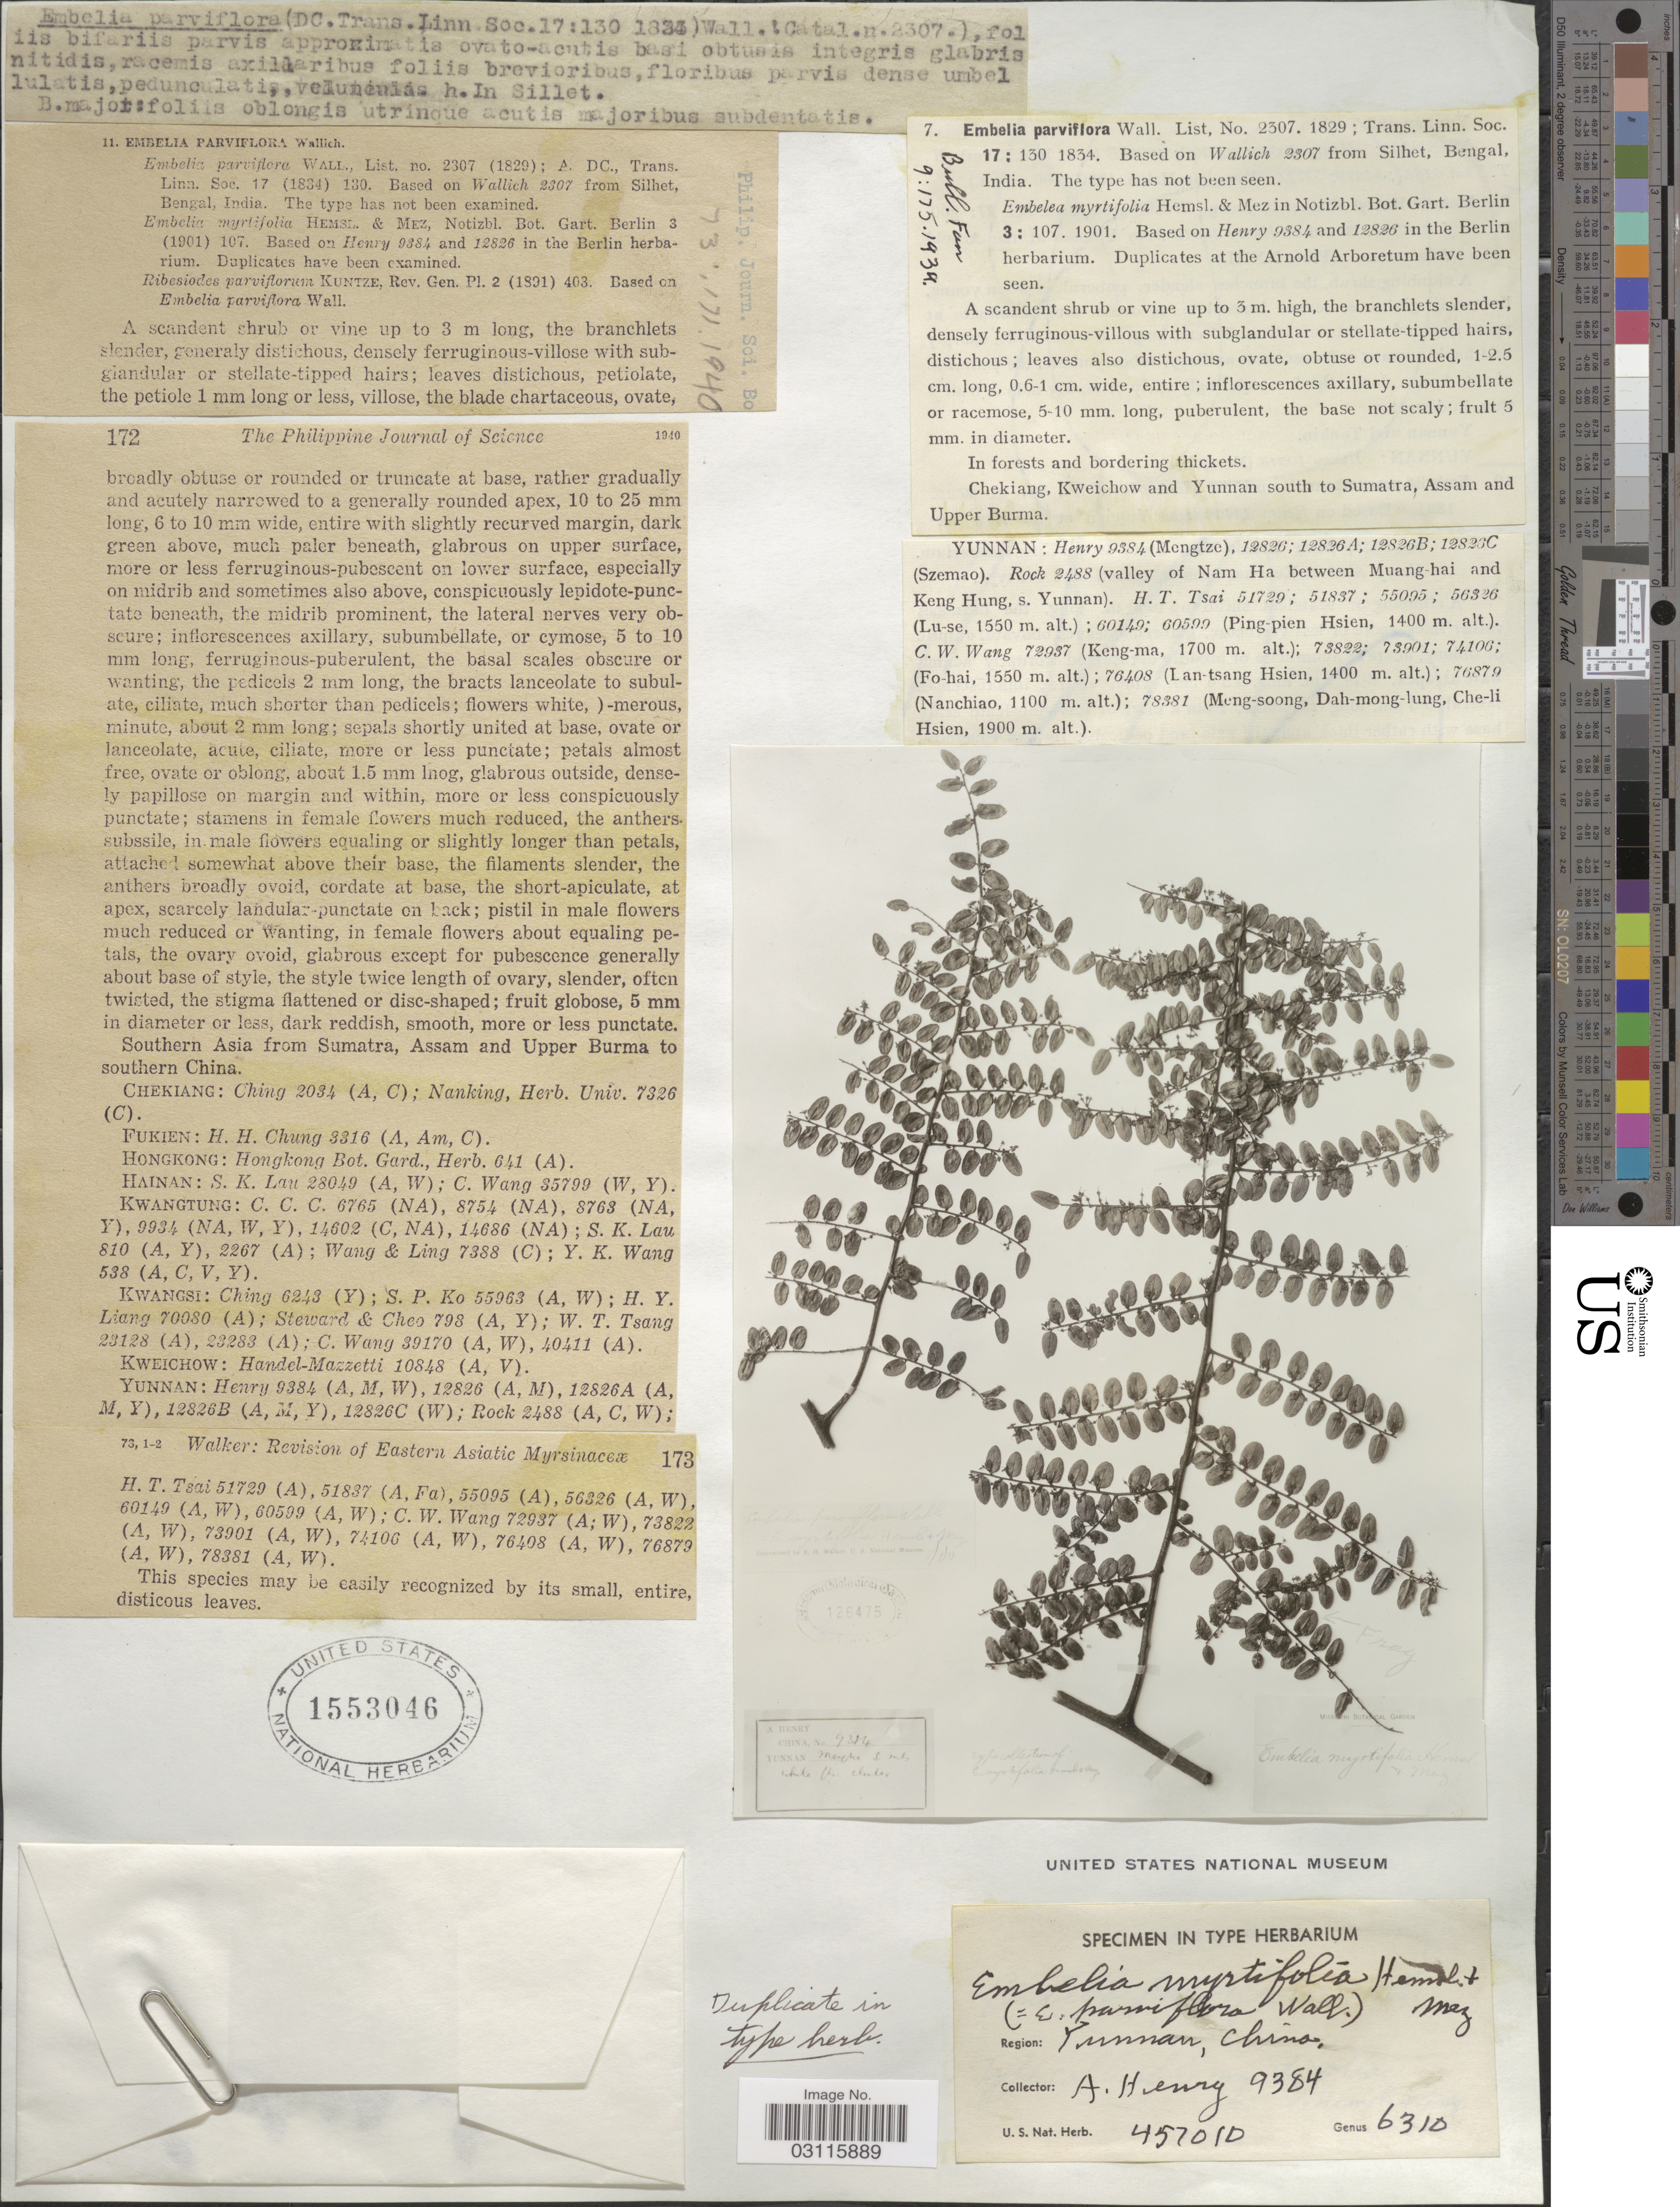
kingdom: Plantae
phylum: Tracheophyta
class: Magnoliopsida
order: Ericales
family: Primulaceae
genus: Embelia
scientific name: Embelia parviflora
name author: Wall. ex A. DC.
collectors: A. Henry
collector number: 9384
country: China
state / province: Yunnan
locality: Mengtze S. mts.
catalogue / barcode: US 1553046